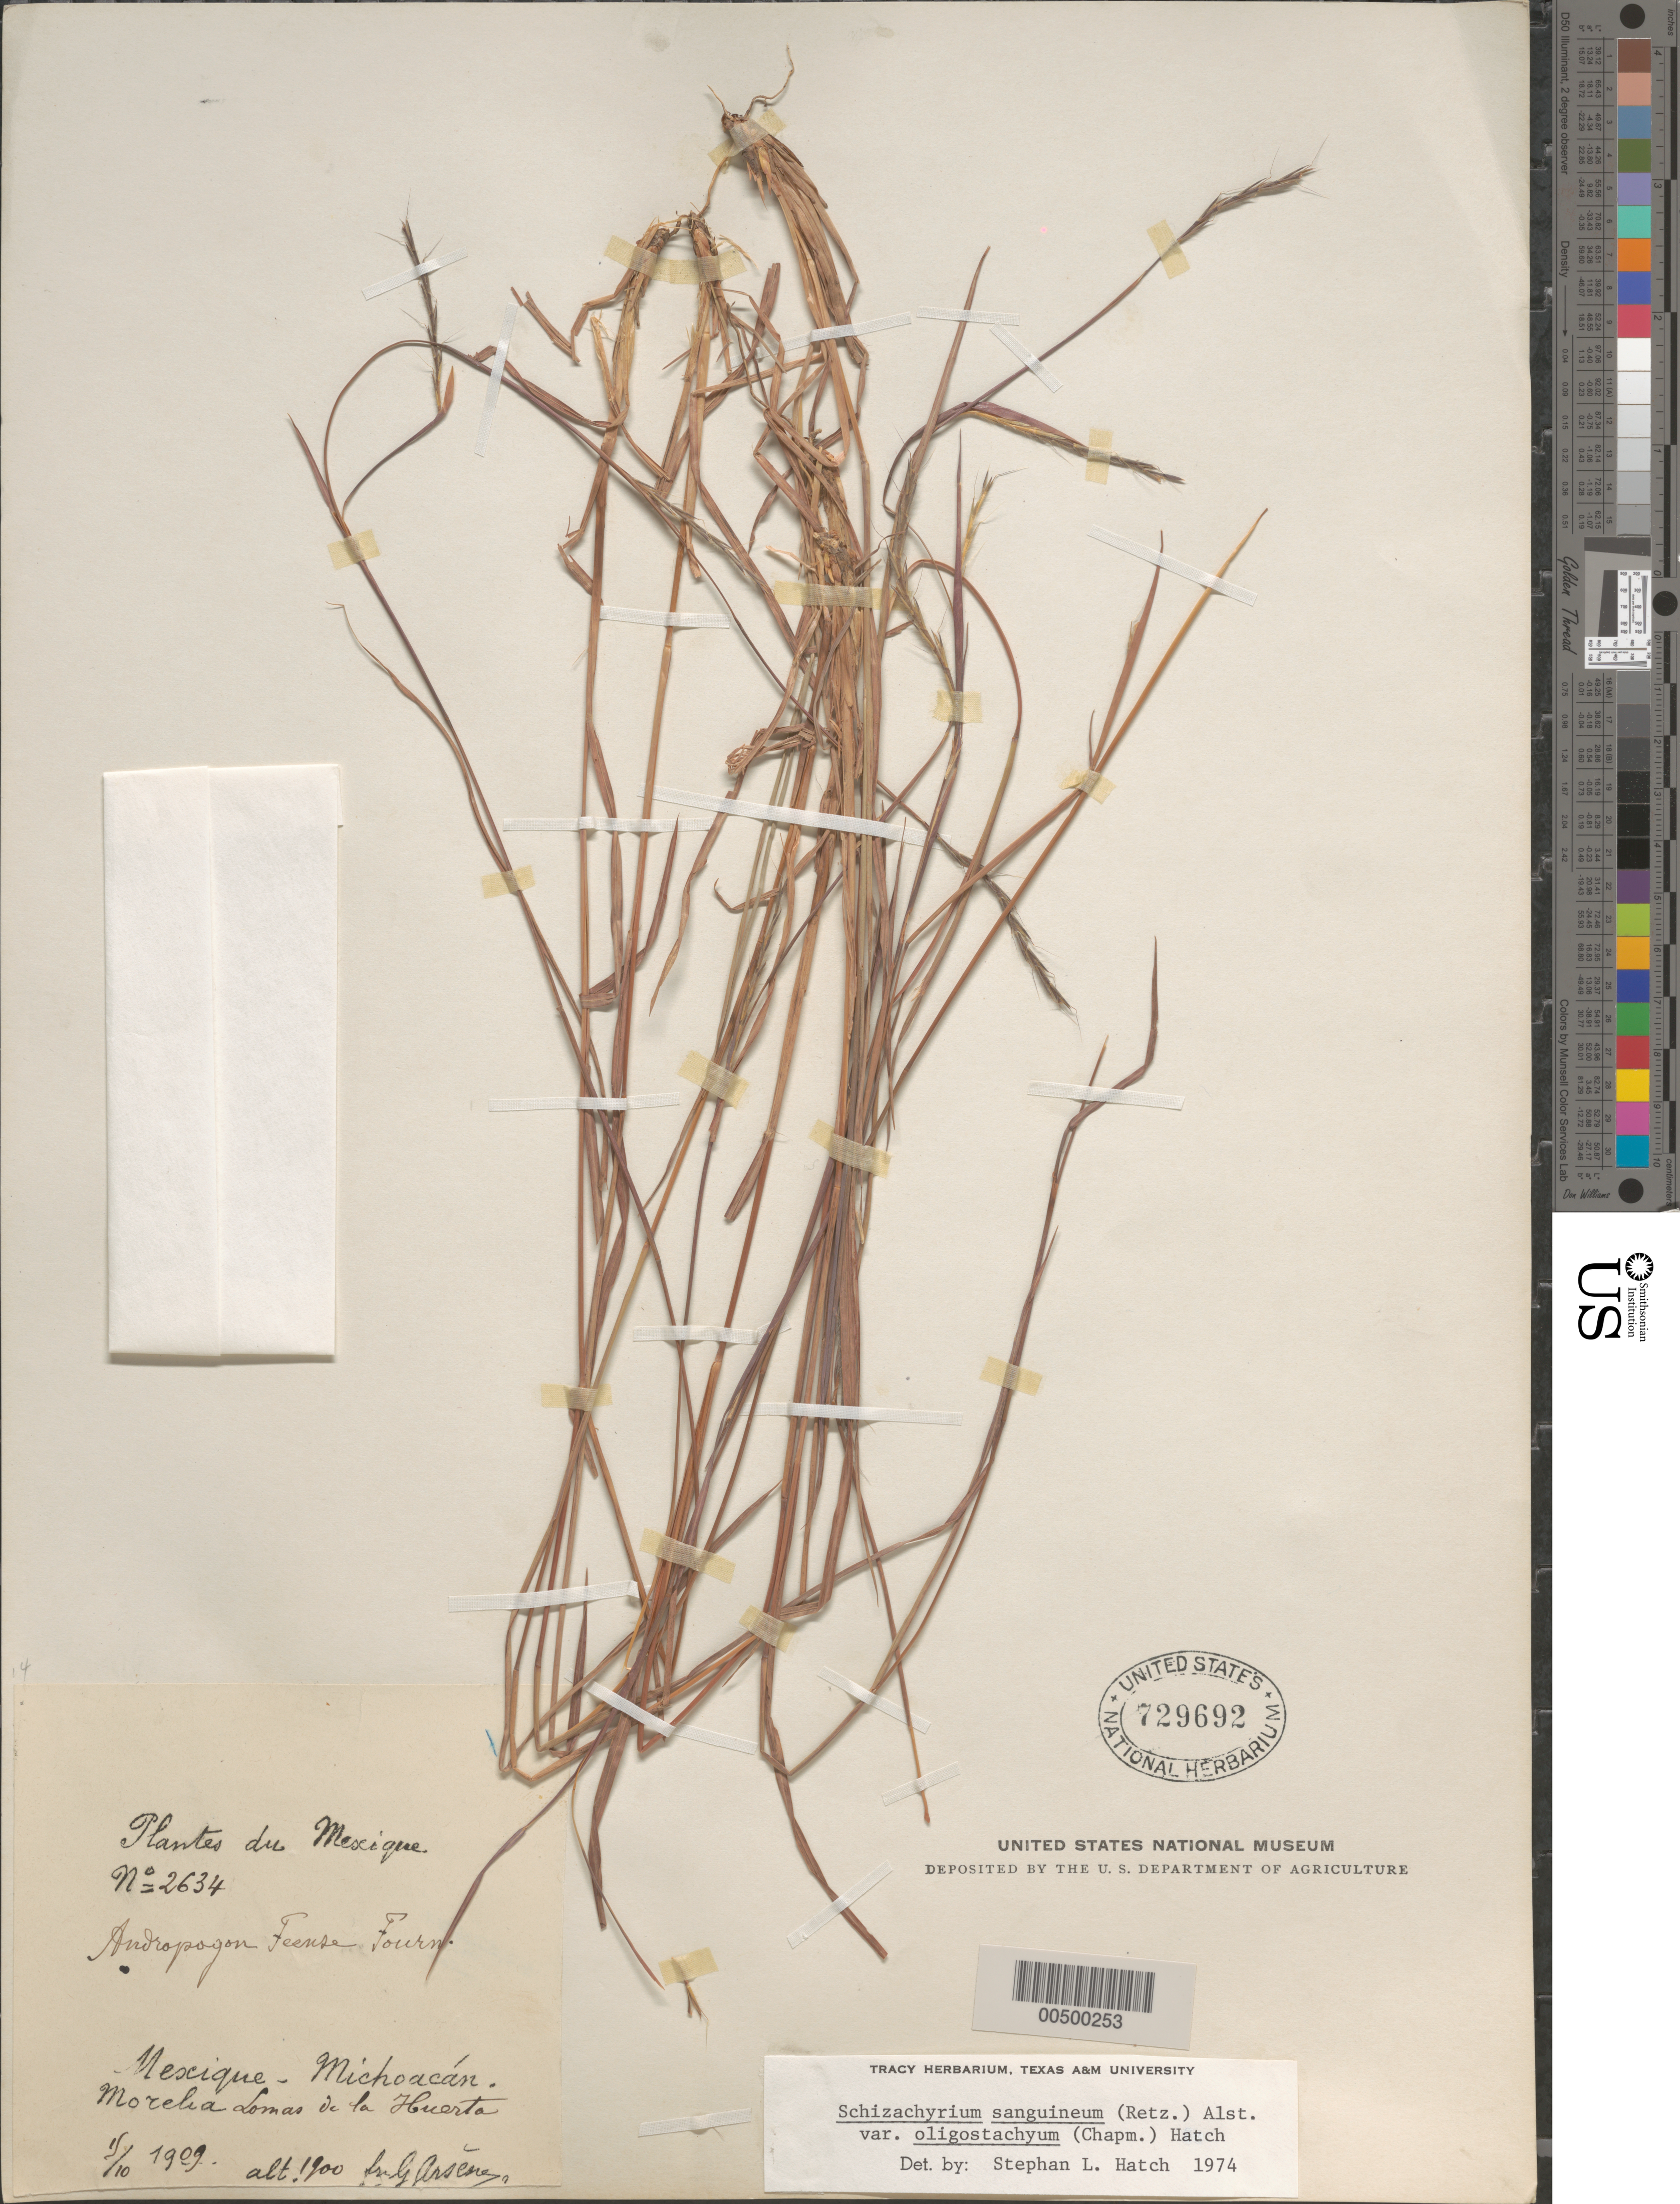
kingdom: Plantae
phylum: Tracheophyta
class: Liliopsida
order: Poales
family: Poaceae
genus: Schizachyrium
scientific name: Schizachyrium sanguineum var. oligostachyum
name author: (Chapm.) S.L. Hatch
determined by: Hatch, S. L.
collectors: Bro. G. Arsène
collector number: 2634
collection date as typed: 15 Oct 1909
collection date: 1909-10-15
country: Mexico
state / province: Michoacán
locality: Morelia, Lomas de la Huerta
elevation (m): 1900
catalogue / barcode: US 729692